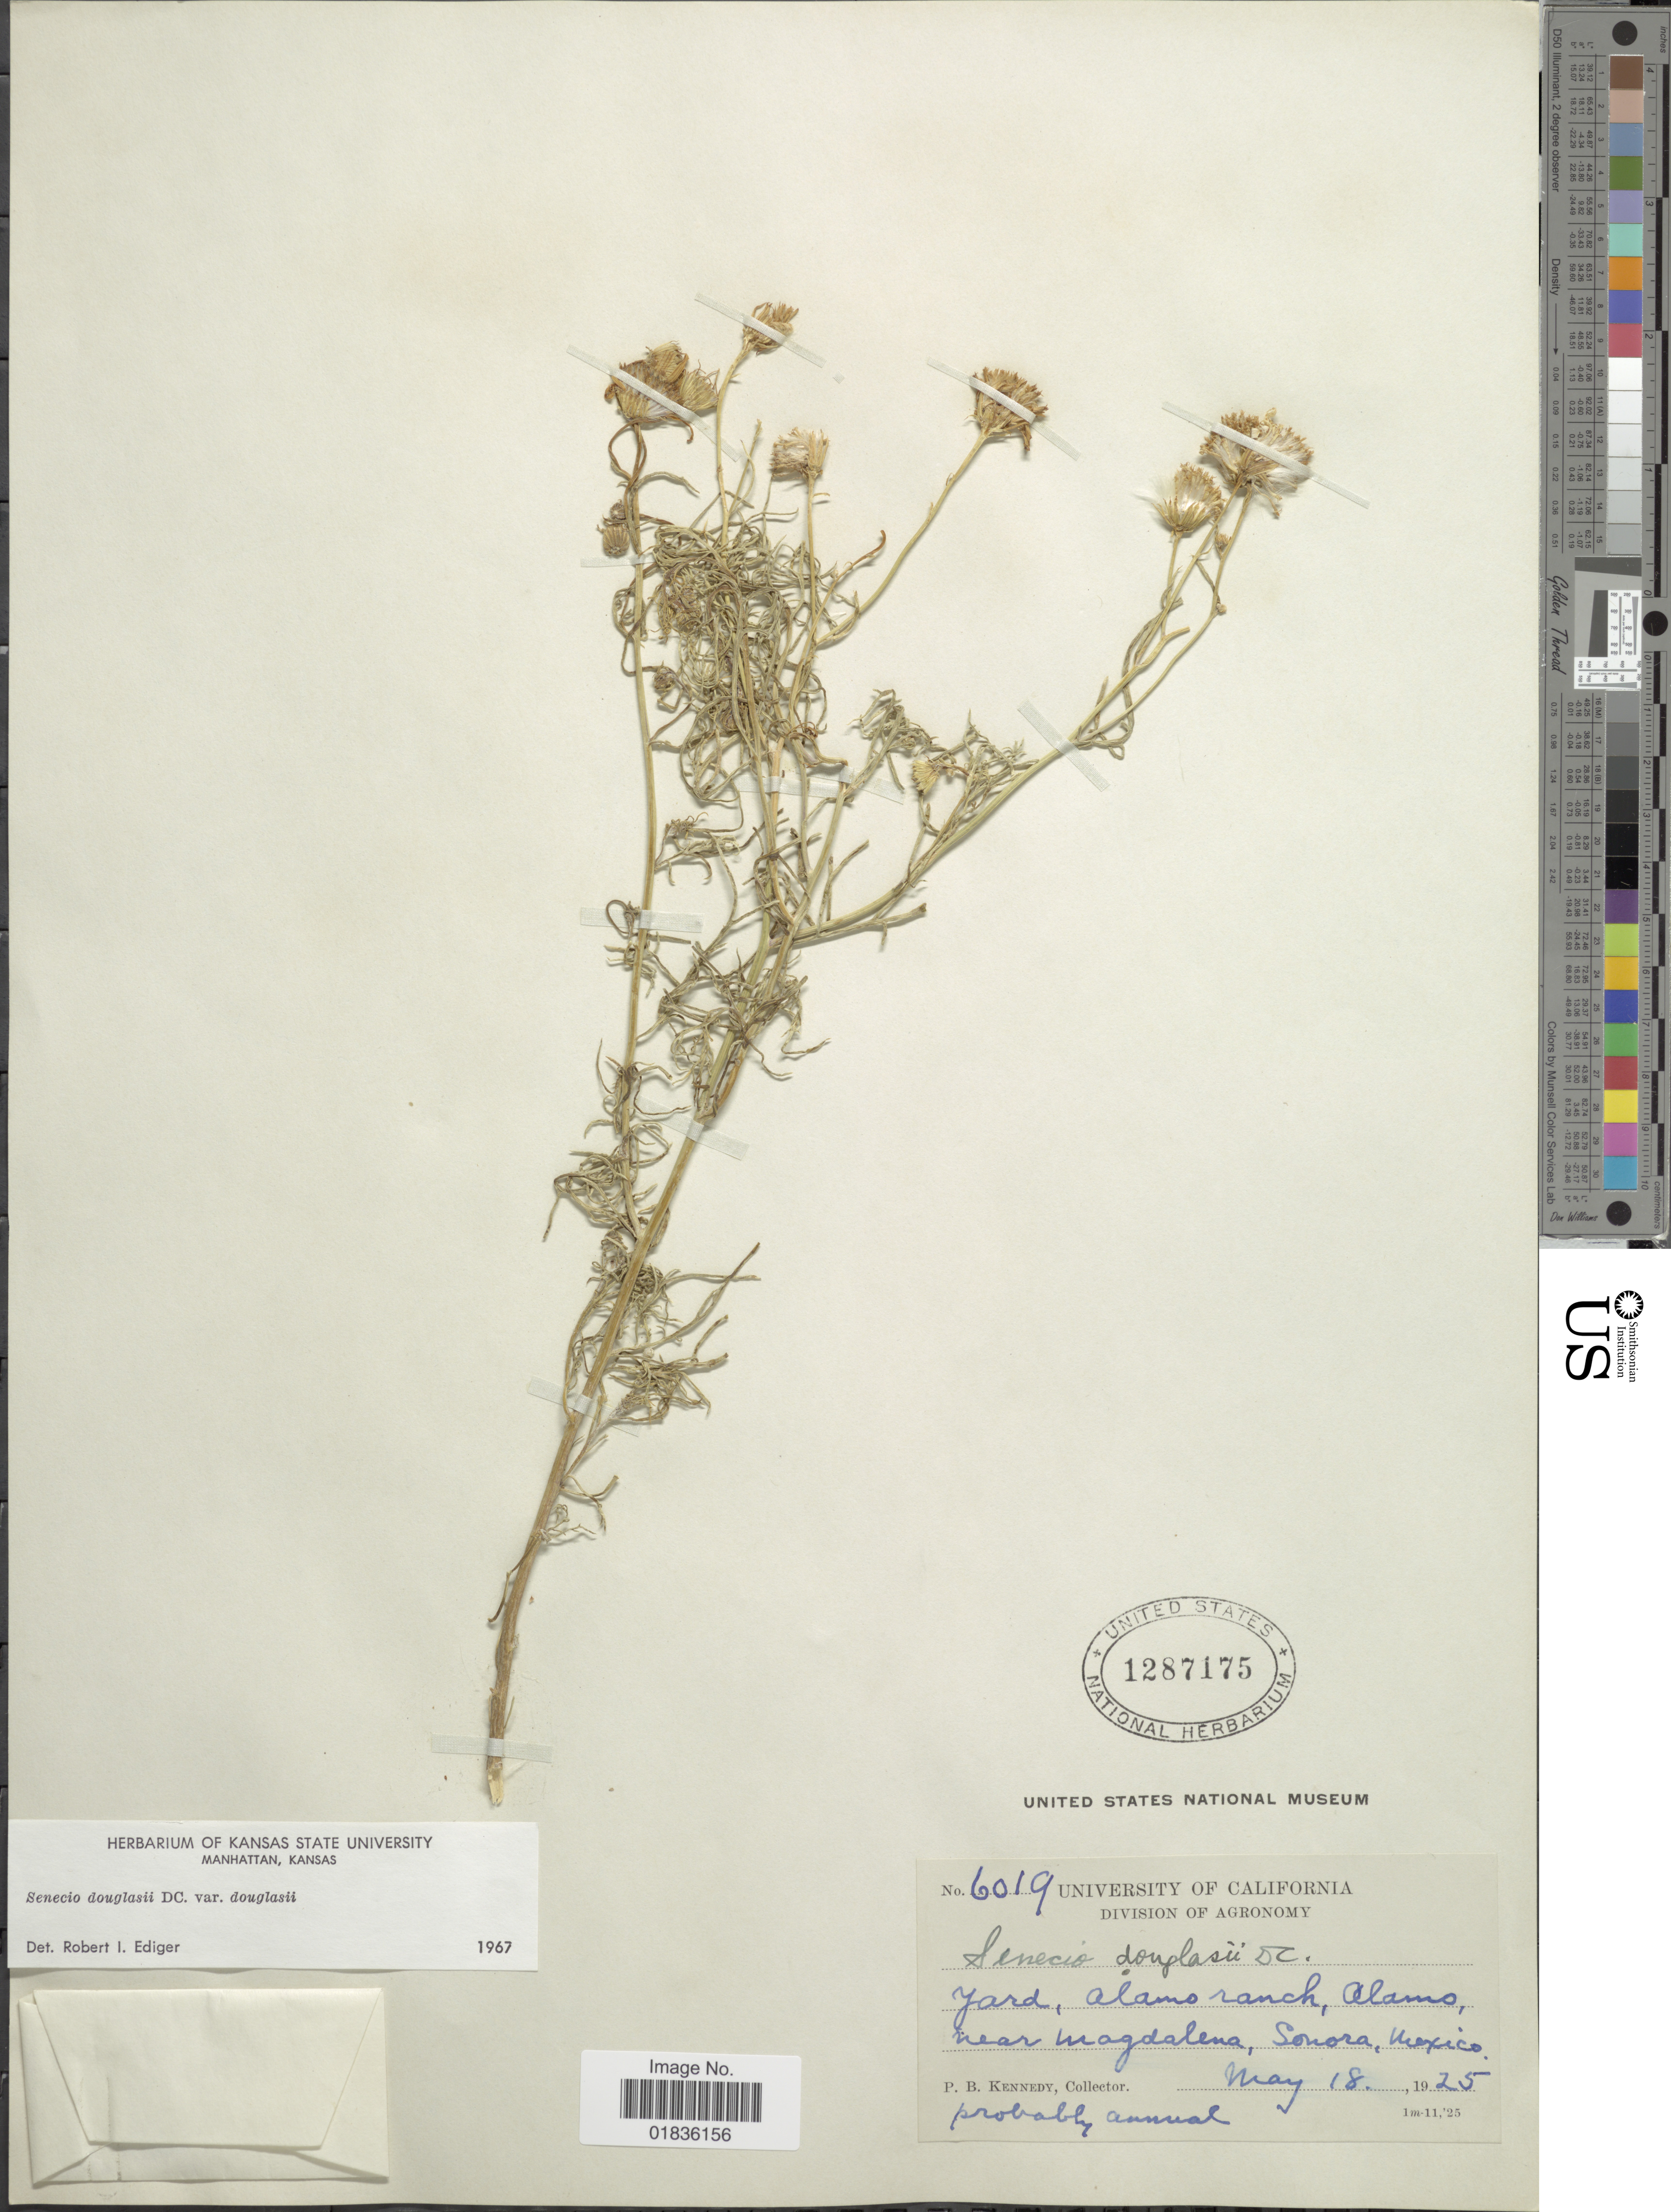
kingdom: Plantae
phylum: Tracheophyta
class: Magnoliopsida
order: Asterales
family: Asteraceae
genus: Senecio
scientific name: Senecio flaccidus var. douglasii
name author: (DC.) B.L. Turner & T.M. Barkley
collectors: P. B. Kennedy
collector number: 6019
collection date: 1925-05-18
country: Mexico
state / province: Sonora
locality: Yard, Alamo ranch, Alamo, near Magdalena.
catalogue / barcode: US 1287175